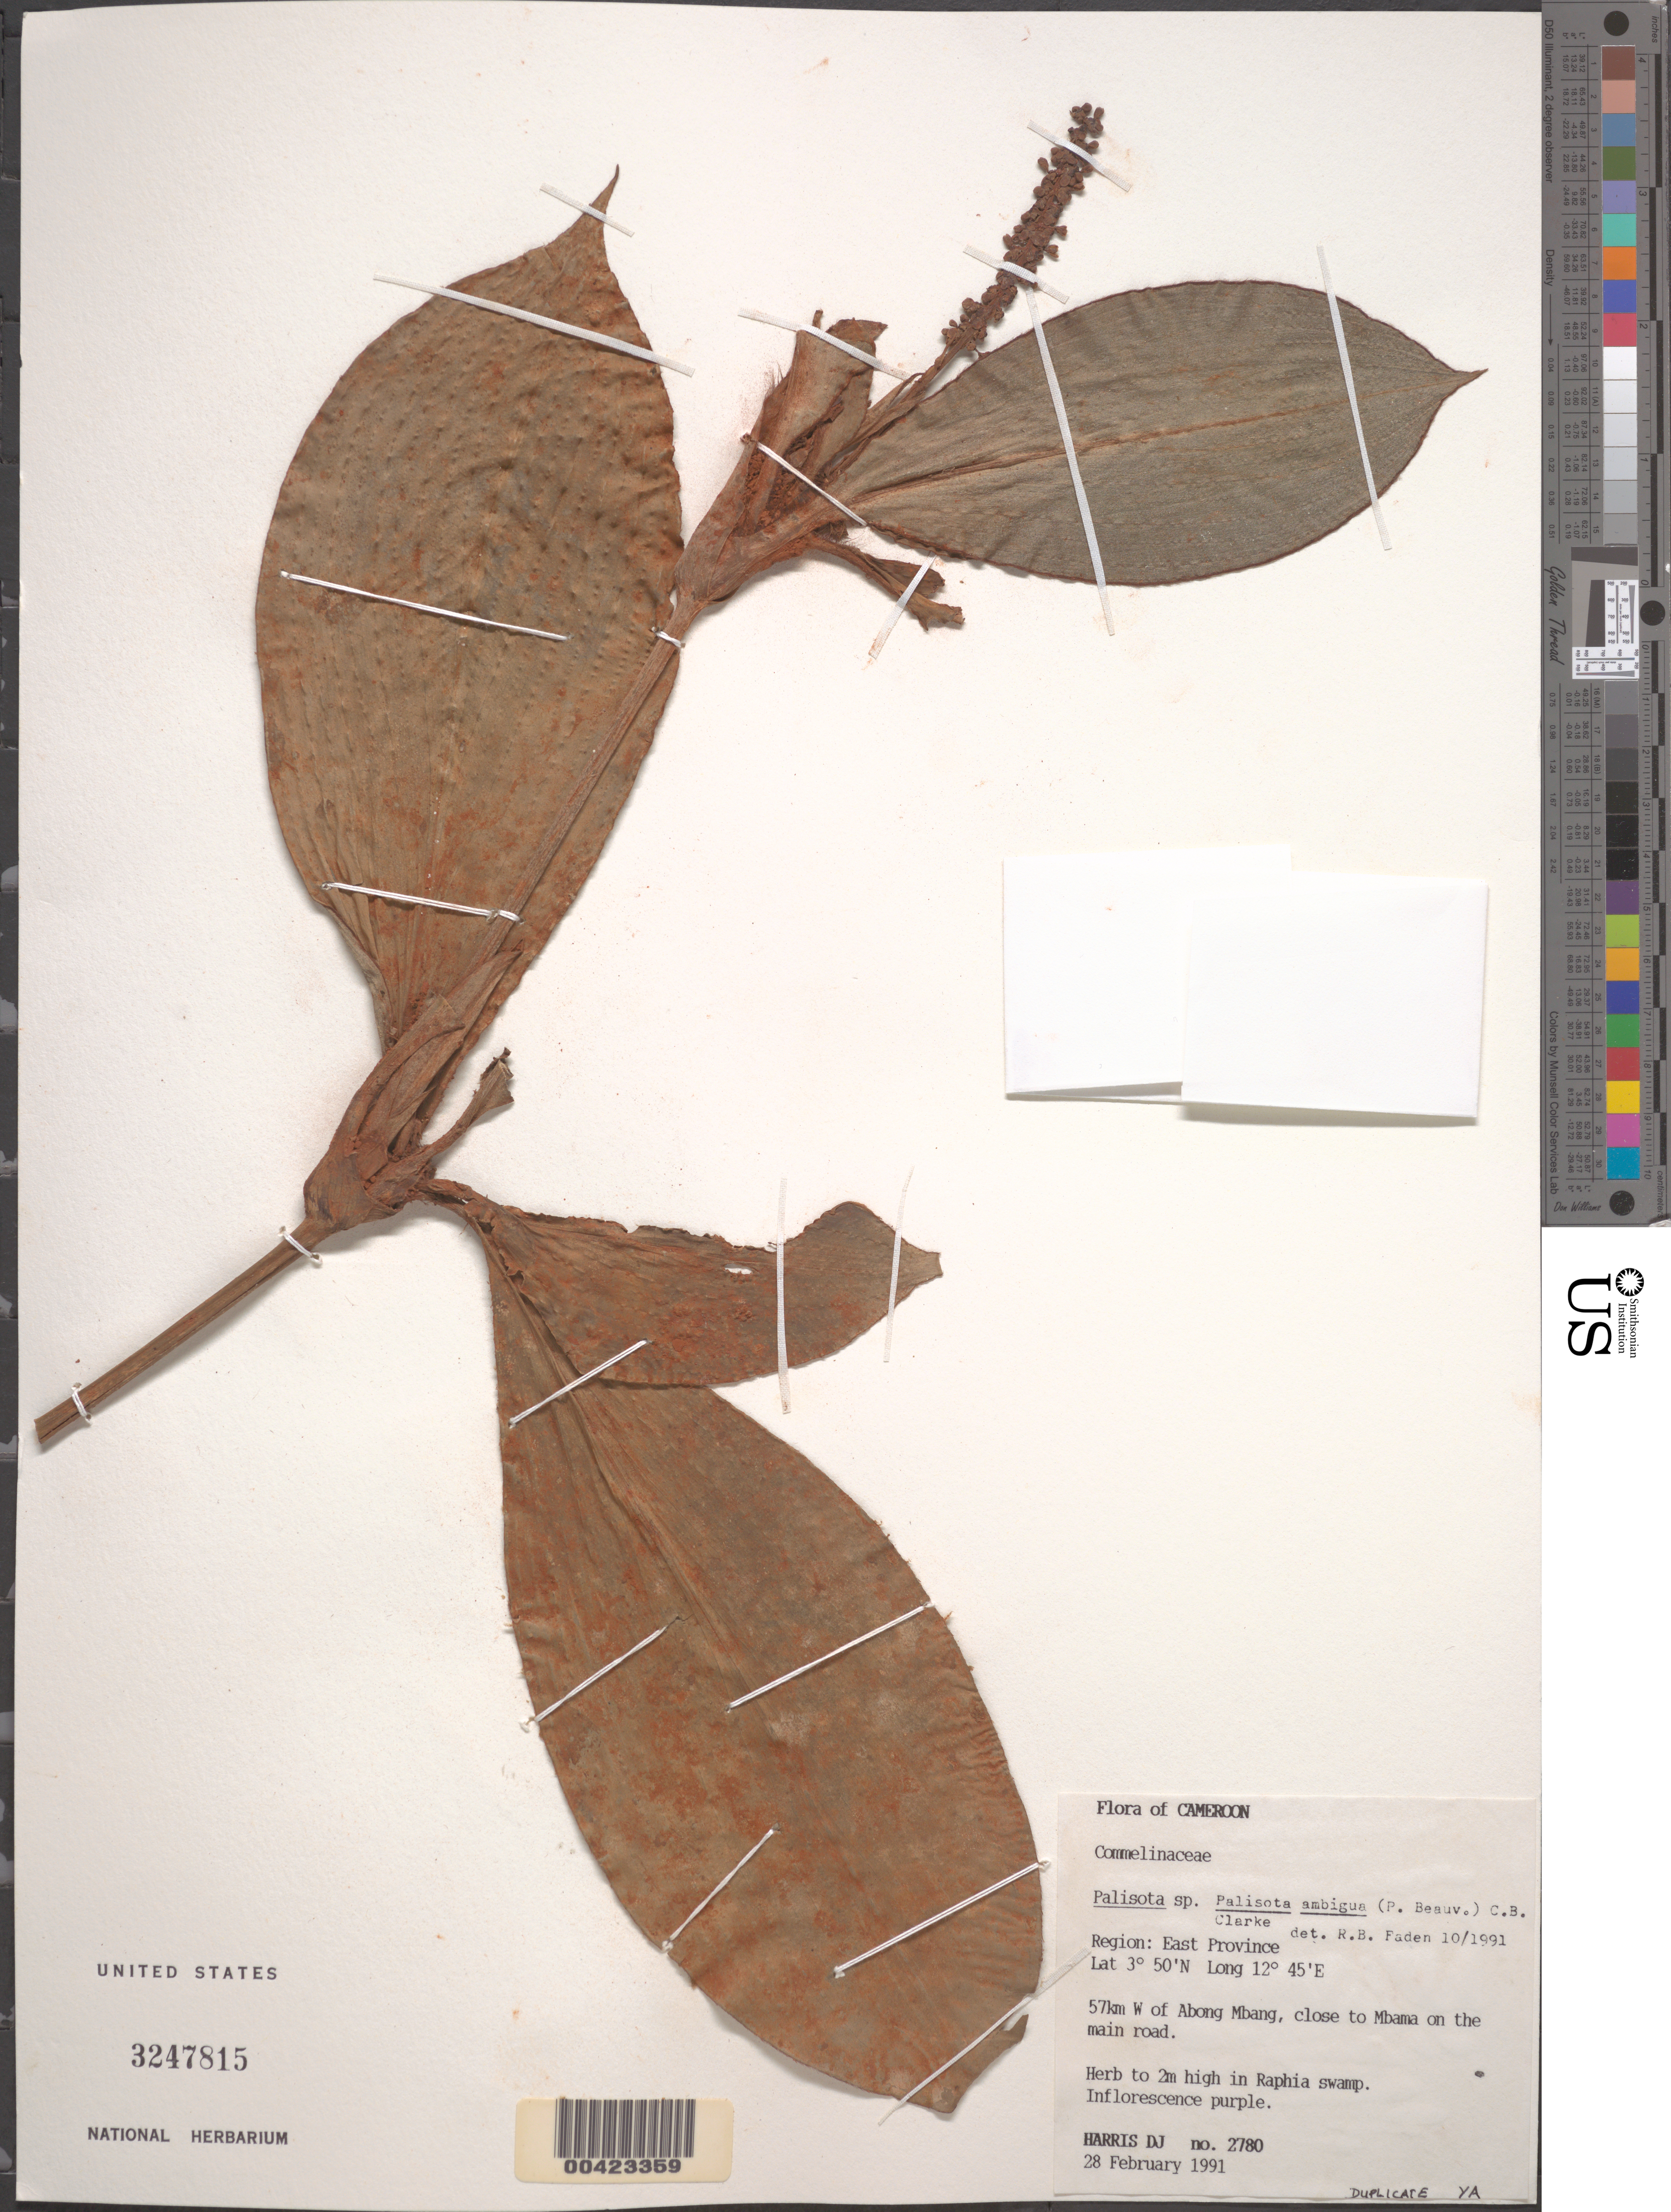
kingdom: Plantae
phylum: Tracheophyta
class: Liliopsida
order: Commelinales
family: Commelinaceae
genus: Palisota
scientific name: Palisota ambigua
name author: (P. Beauv.) C.B. Clarke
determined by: Faden, Robert B., (US), Smithsonian Institution - National Museum of Natural History (UNITED STATES)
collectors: D. J. Harris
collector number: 2780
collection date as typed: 28 Feb 1991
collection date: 1991-02-28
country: Cameroon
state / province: Est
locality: W of abong mbang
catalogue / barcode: US 3247815